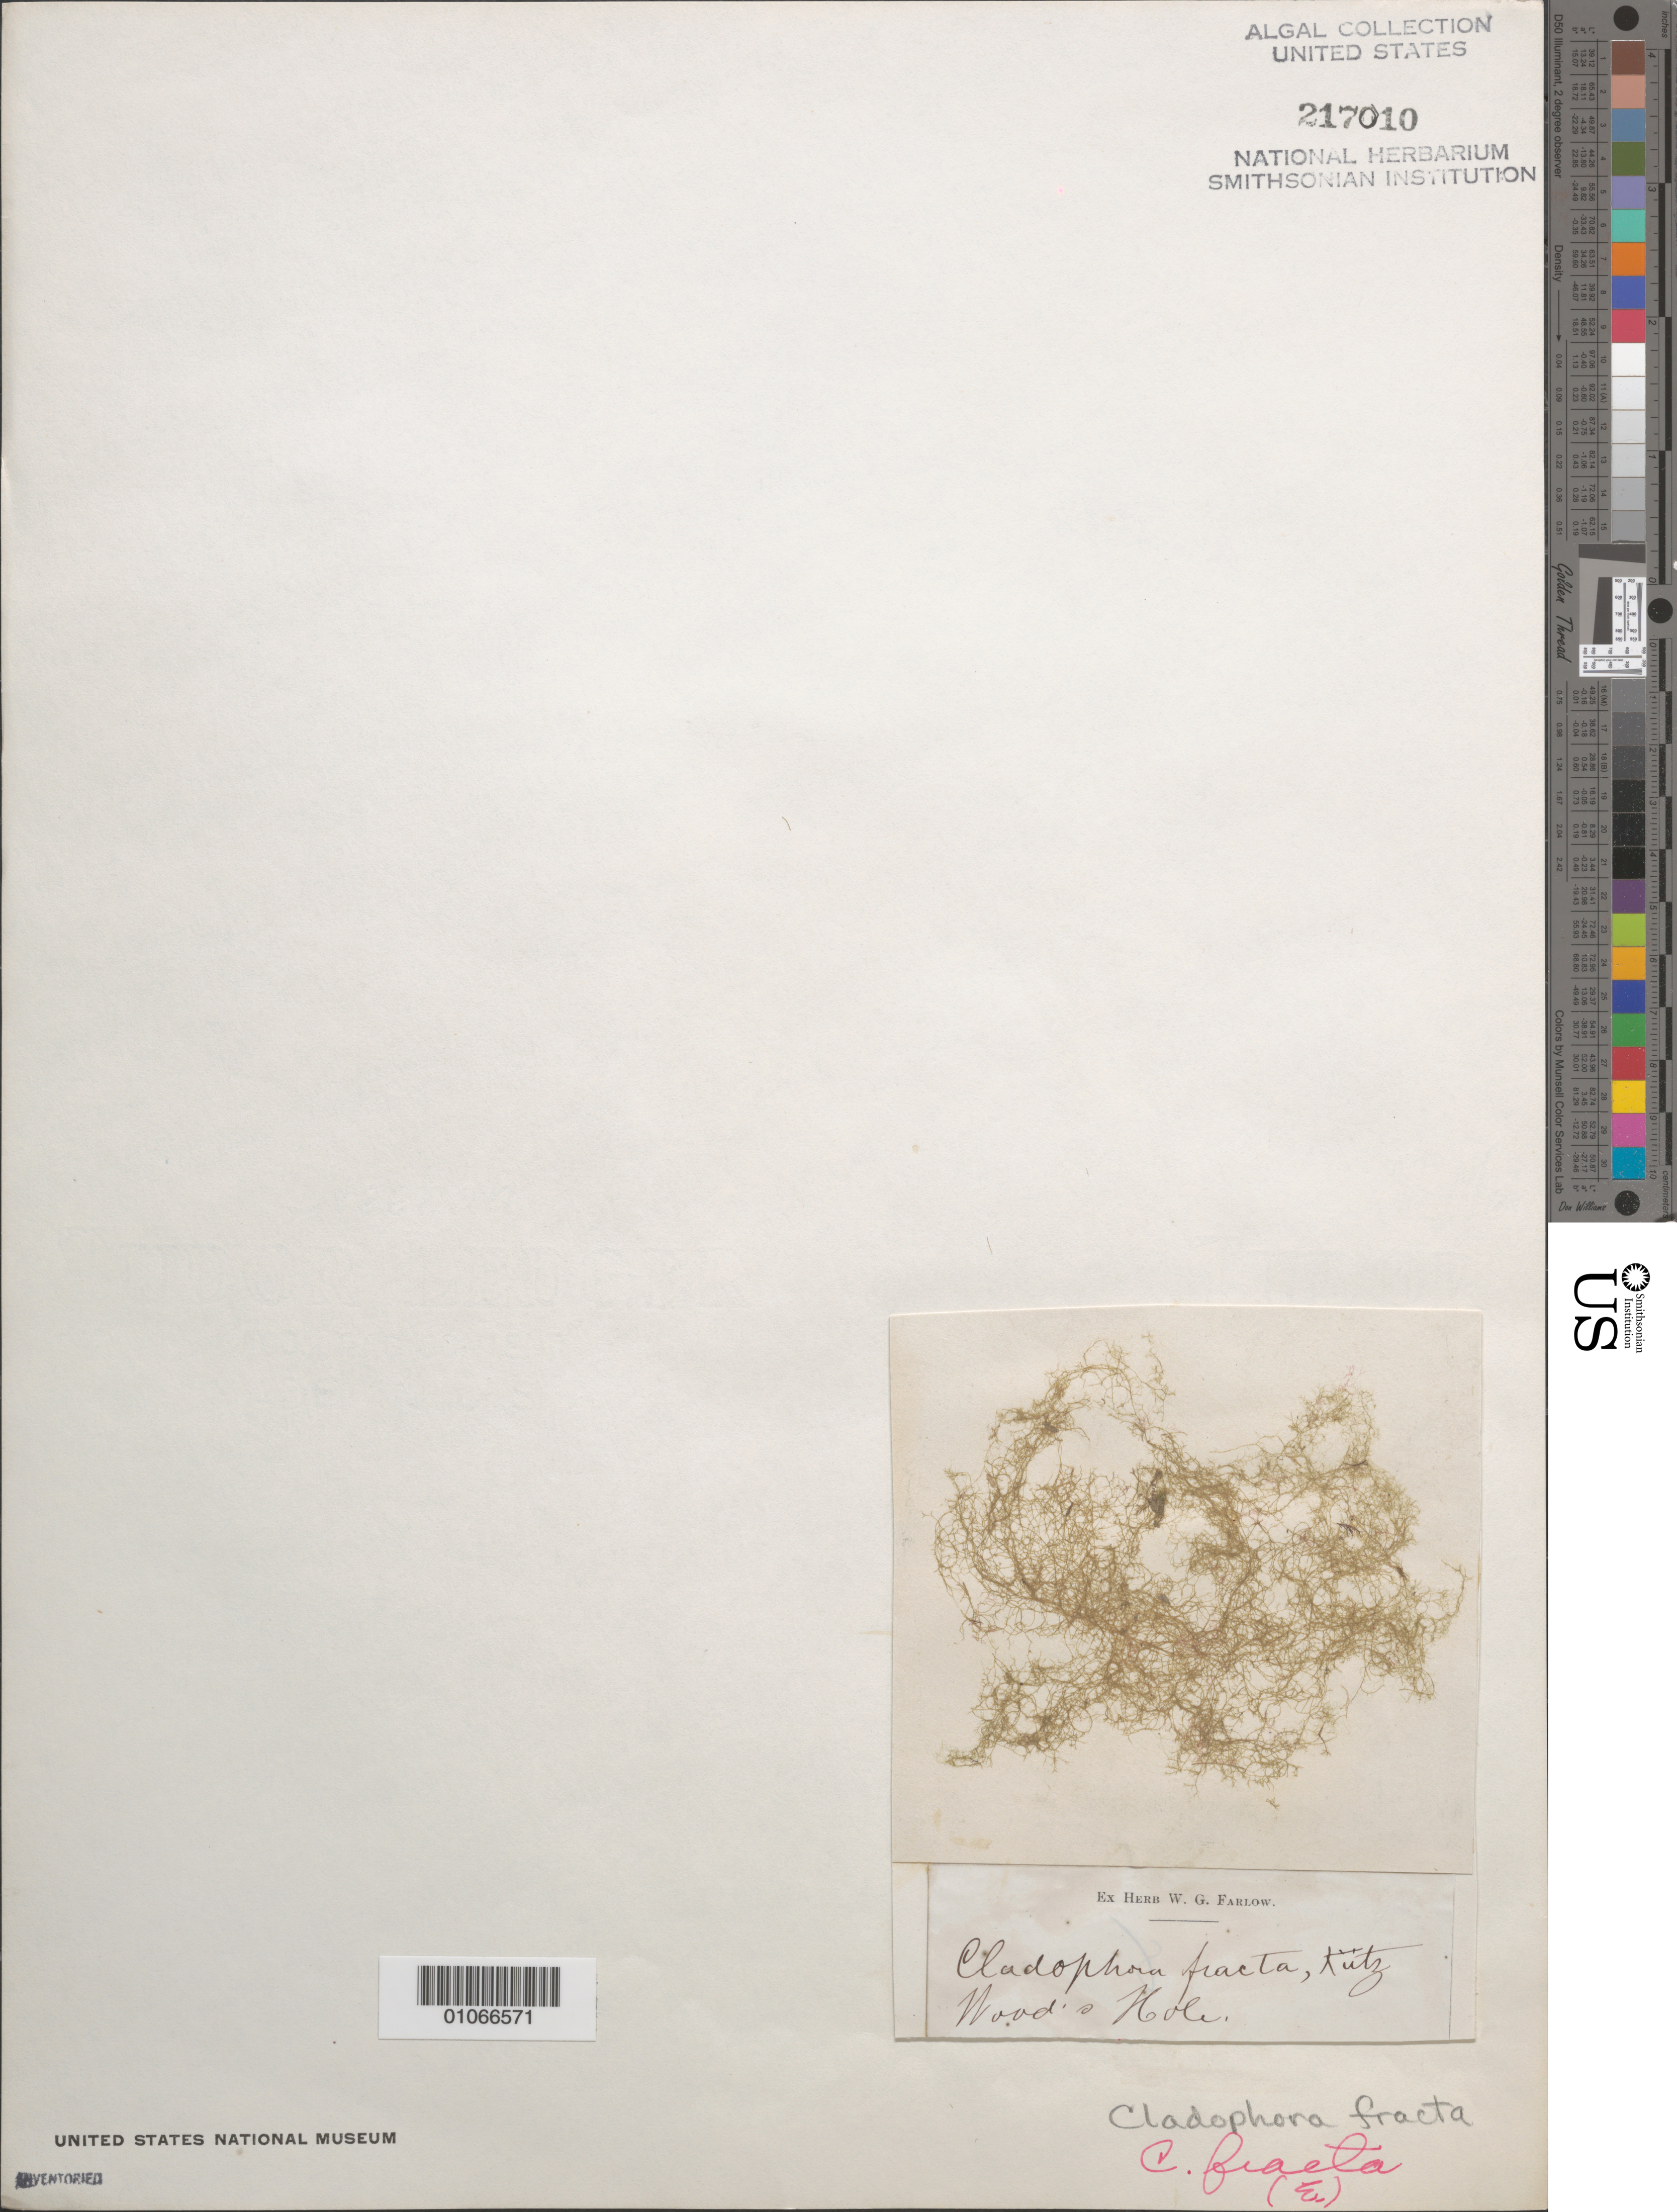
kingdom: Plantae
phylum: Chlorophyta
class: Ulvophyceae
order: Cladophorales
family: Cladophoraceae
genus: Cladophora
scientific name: Cladophora fracta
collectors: W. Farlow (Herbarium)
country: United States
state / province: Massachusetts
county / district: Barnstable County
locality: Woods Hole (Wood's Hole)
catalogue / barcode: US 217010